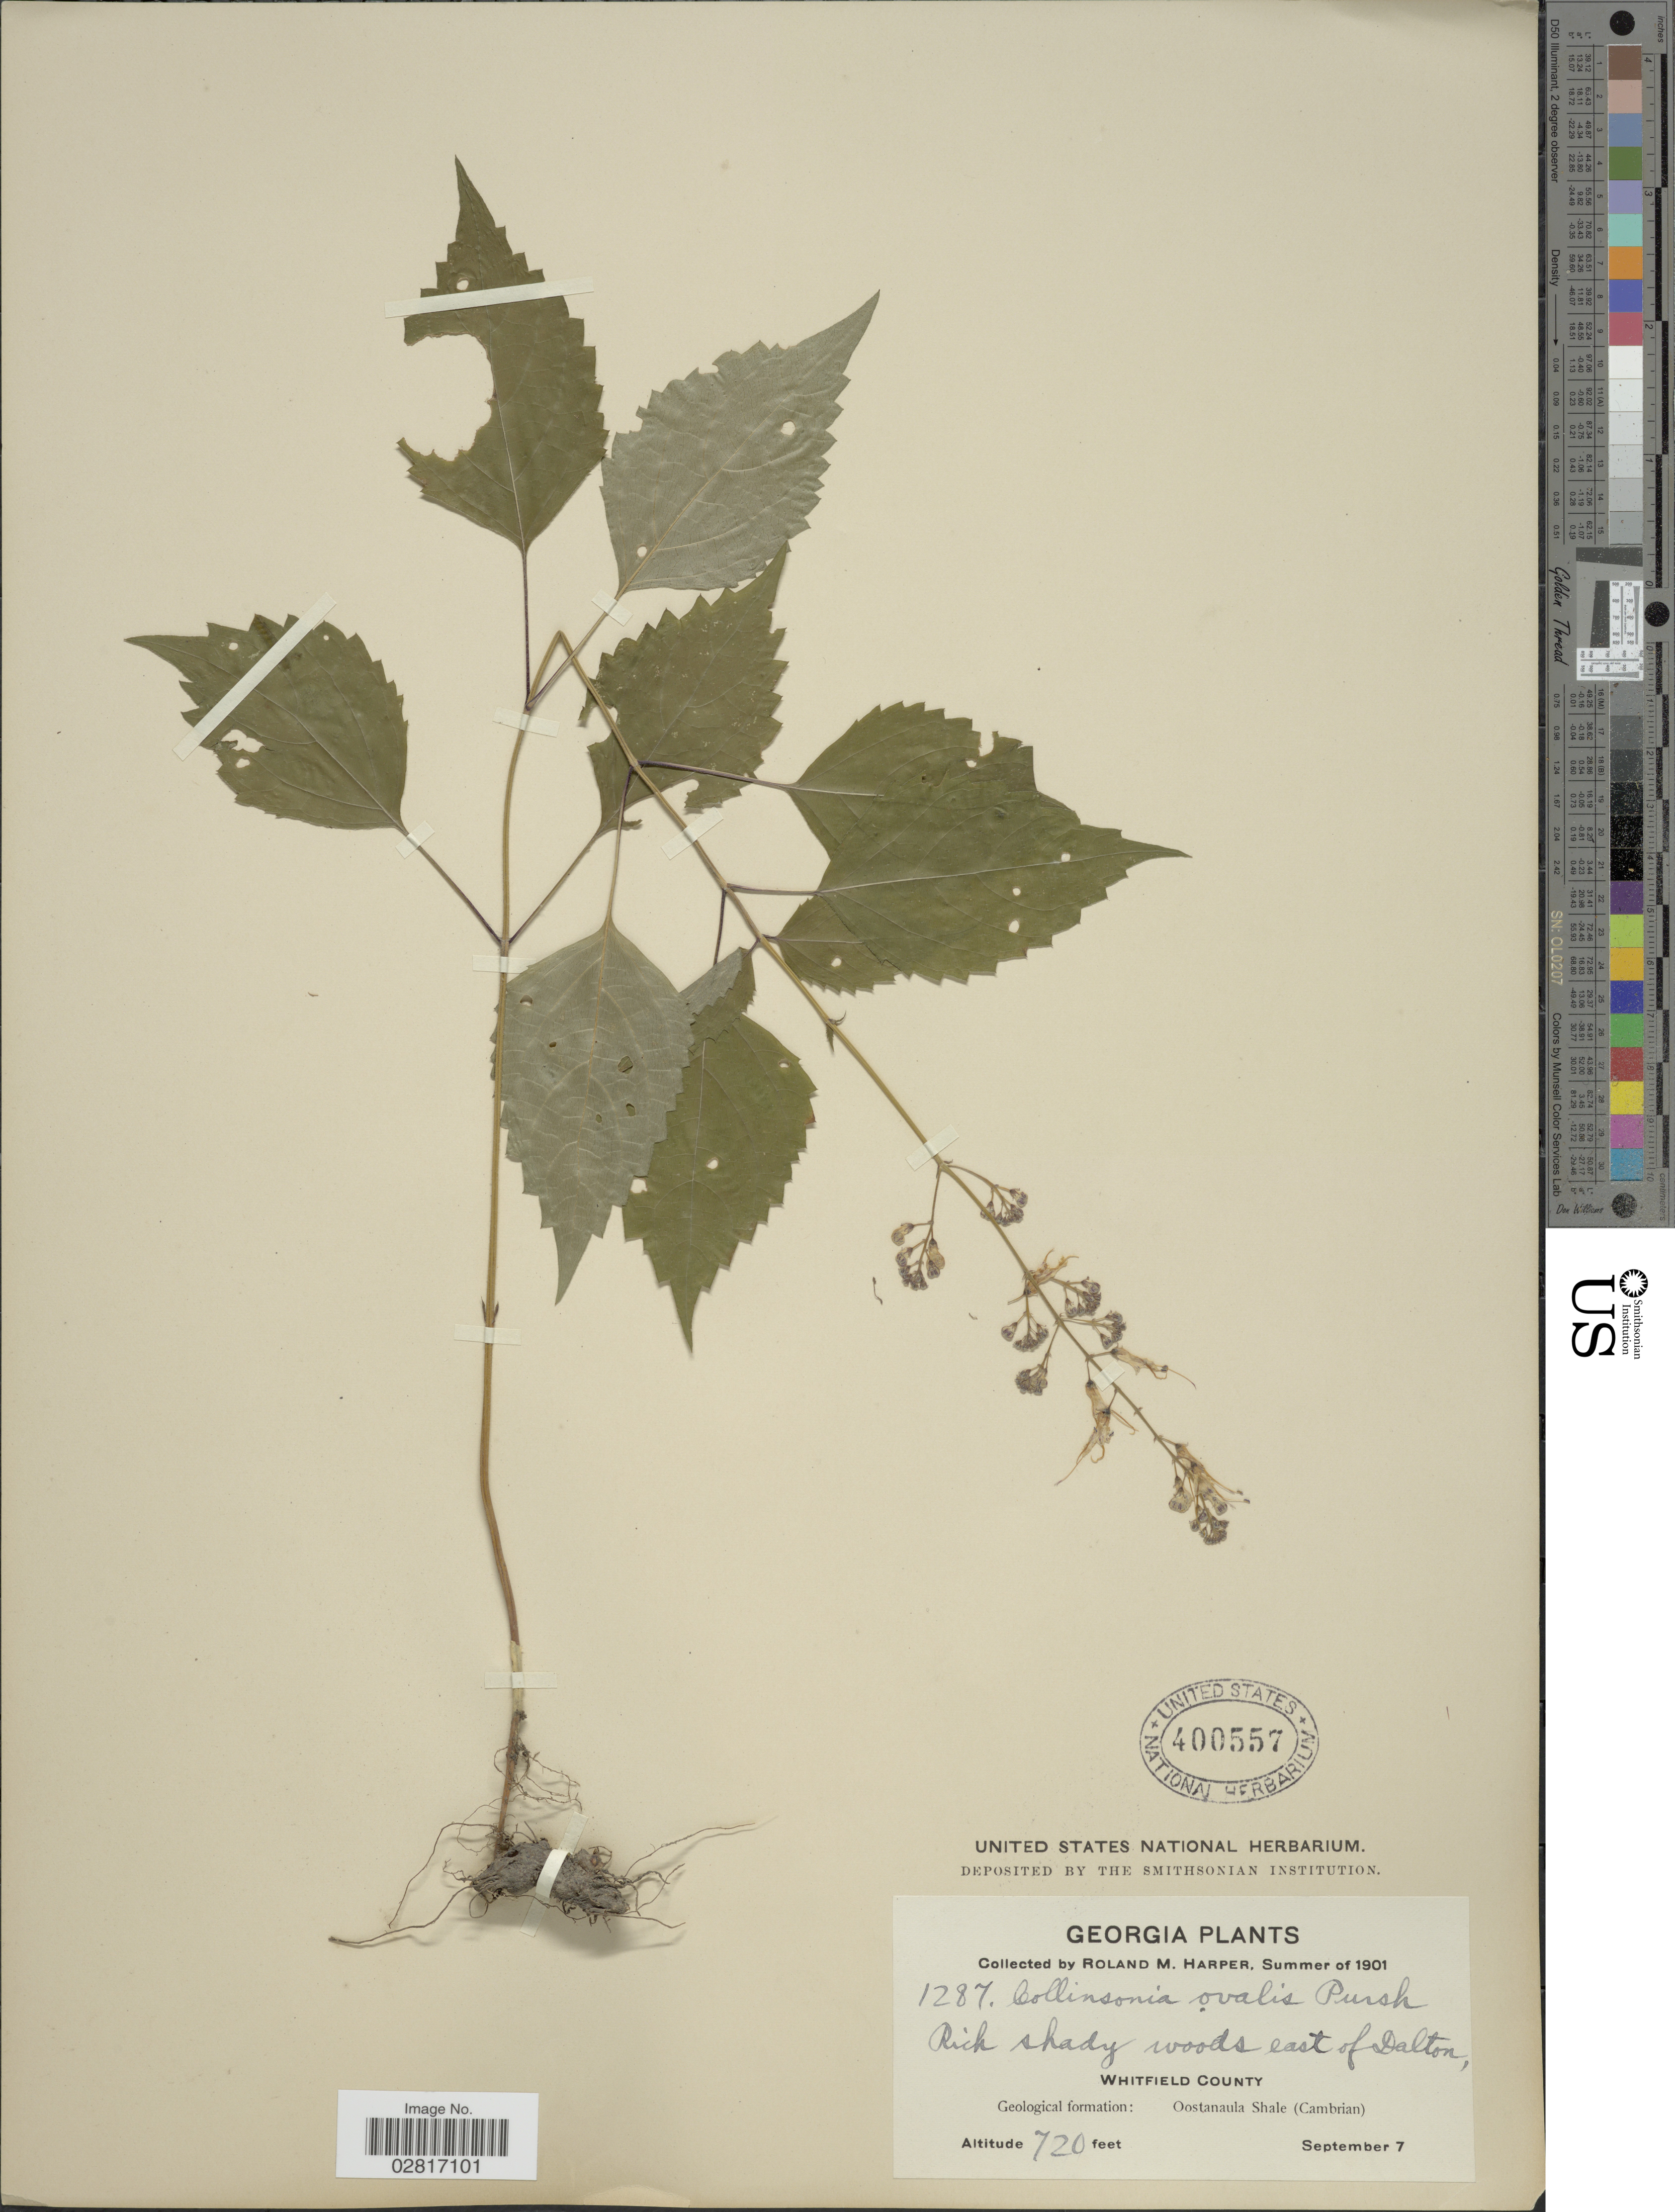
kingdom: Plantae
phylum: Tracheophyta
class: Magnoliopsida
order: Lamiales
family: Lamiaceae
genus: Collinsonia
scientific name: Collinsonia canadensis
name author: L.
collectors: R. M. Harper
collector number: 1287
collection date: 1901-09-07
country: United States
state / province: Georgia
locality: Whitfield County, Geological formation: Oostanaula Shale (Cambrian).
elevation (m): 219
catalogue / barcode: US 400557